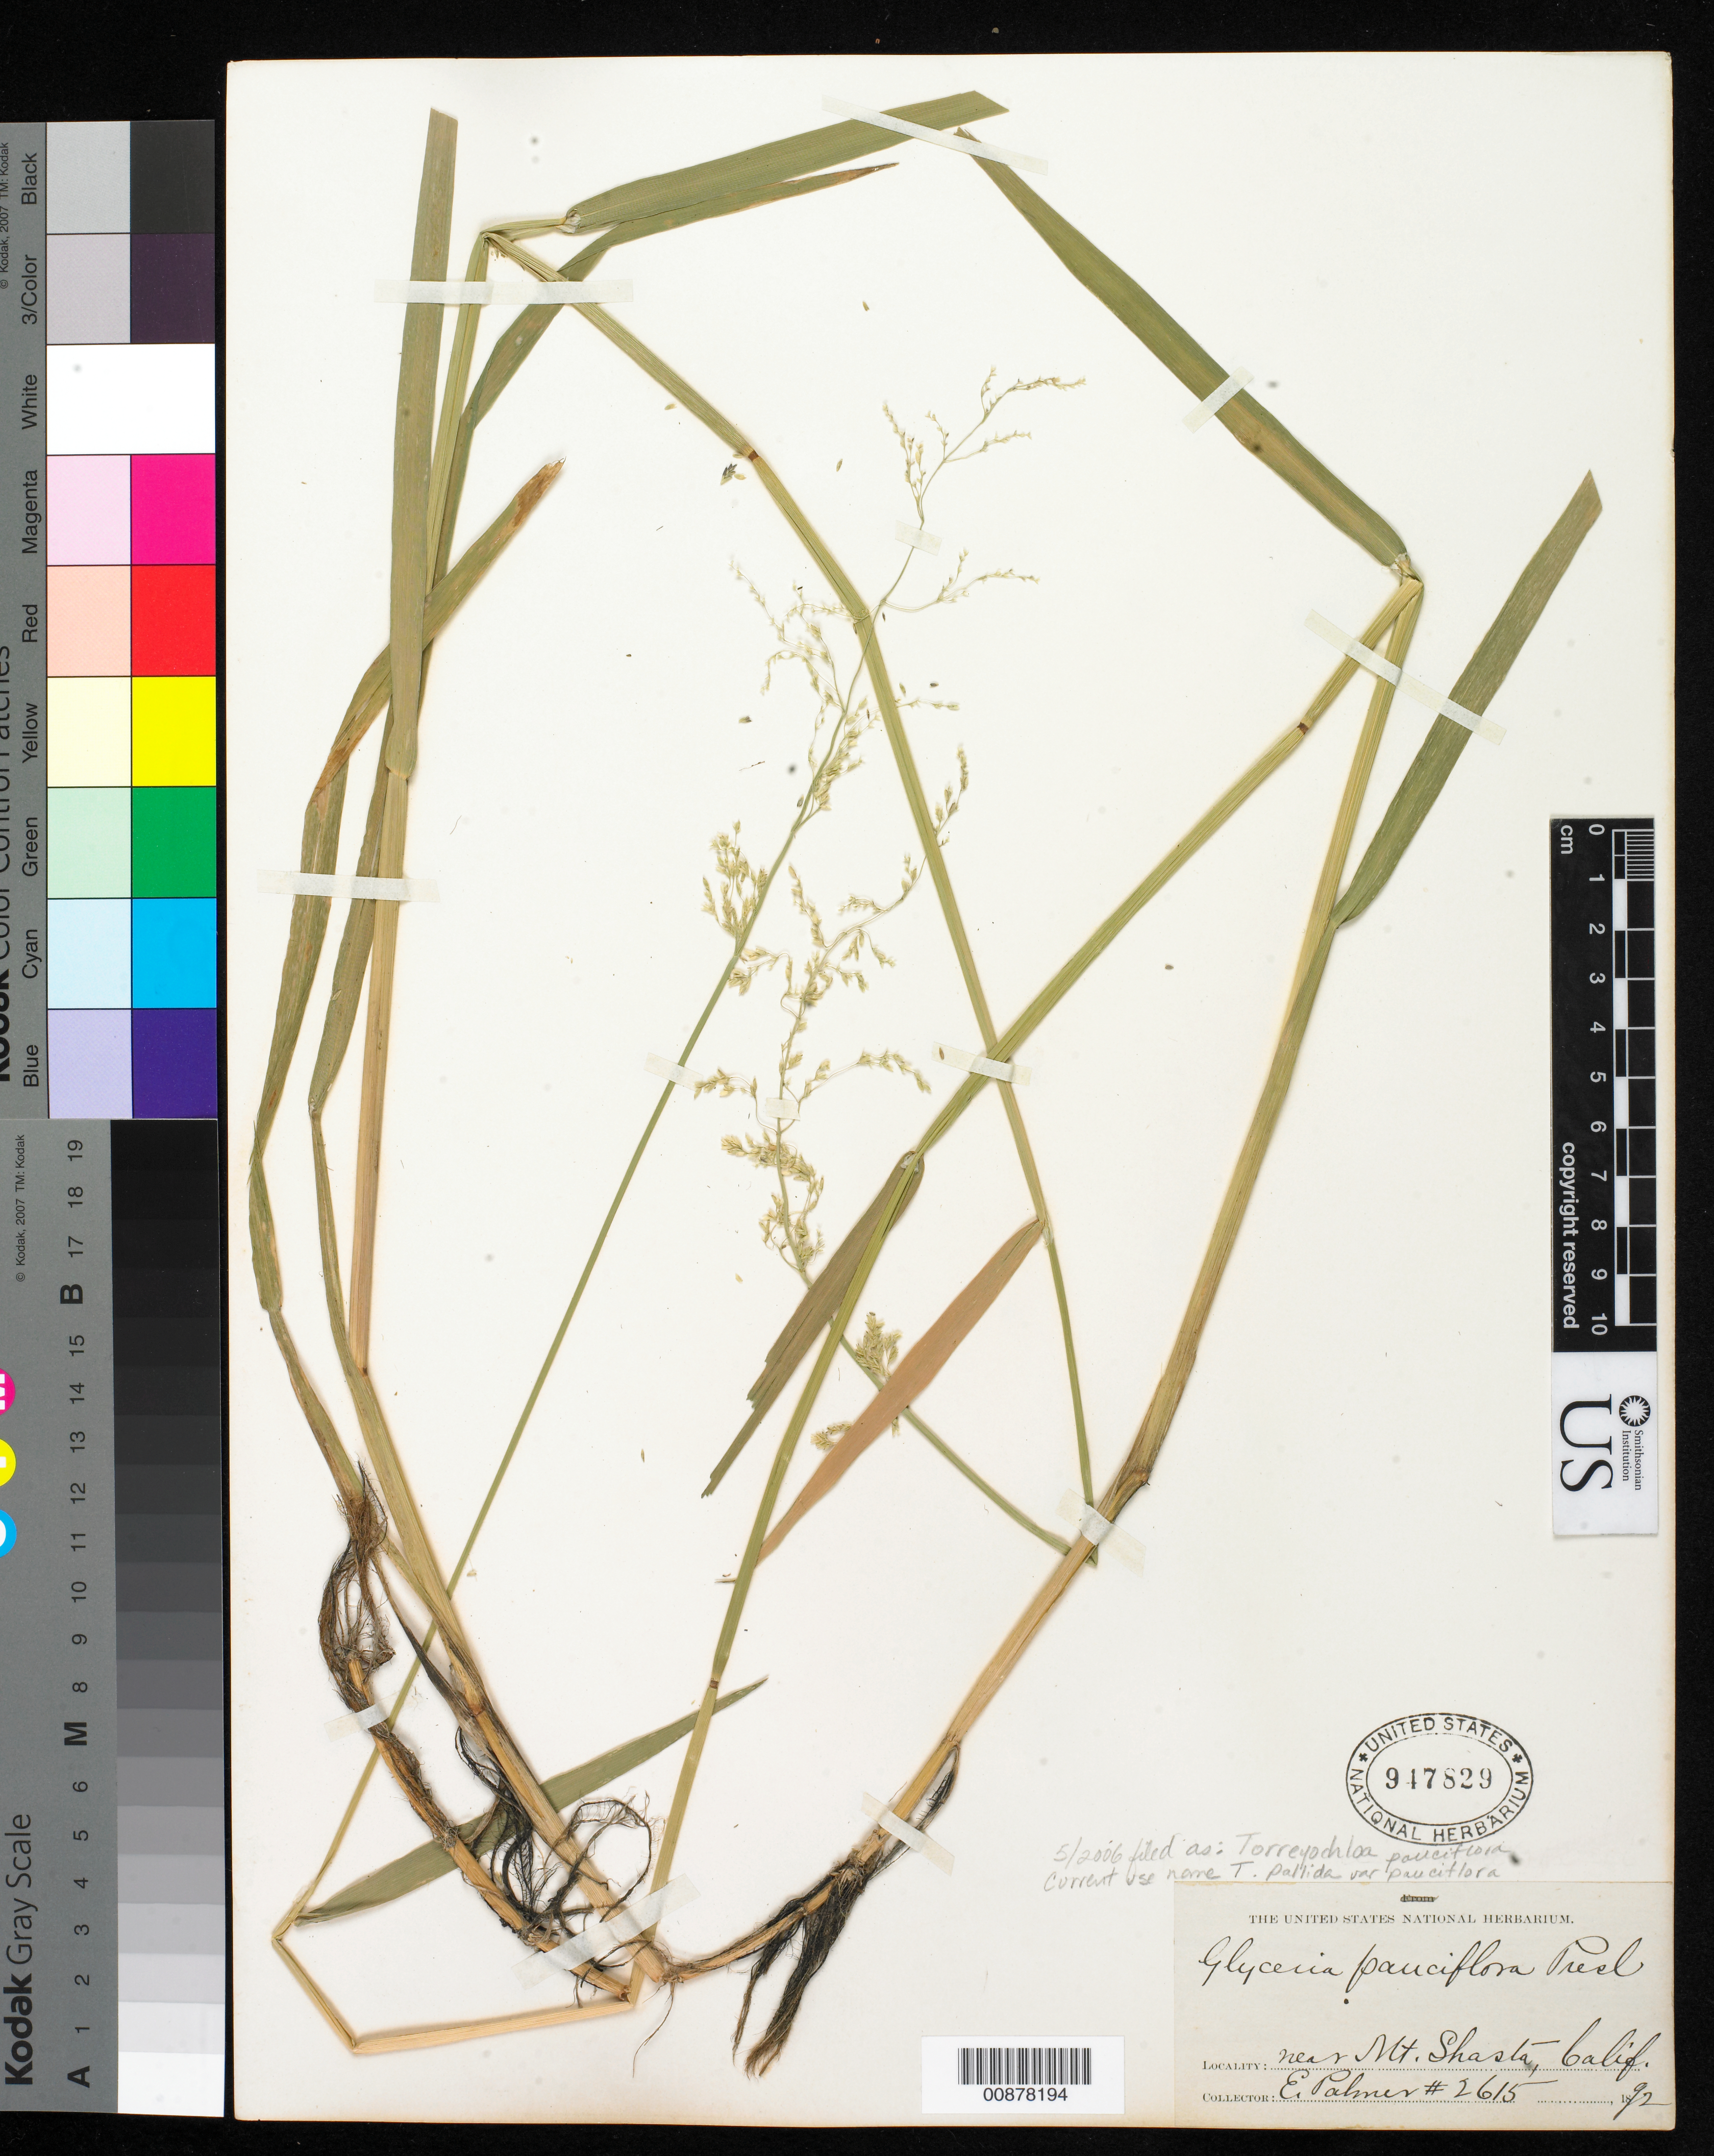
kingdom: Plantae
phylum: Tracheophyta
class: Liliopsida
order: Poales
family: Poaceae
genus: Torreyochloa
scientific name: Torreyochloa pallida var. pauciflora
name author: (J. Presl) J.I. Davis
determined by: Poaceae Reorganization Project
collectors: E. Palmer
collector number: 2615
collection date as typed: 1892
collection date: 1892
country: United States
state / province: California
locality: Near Mt. Shasta, California.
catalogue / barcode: US 947829